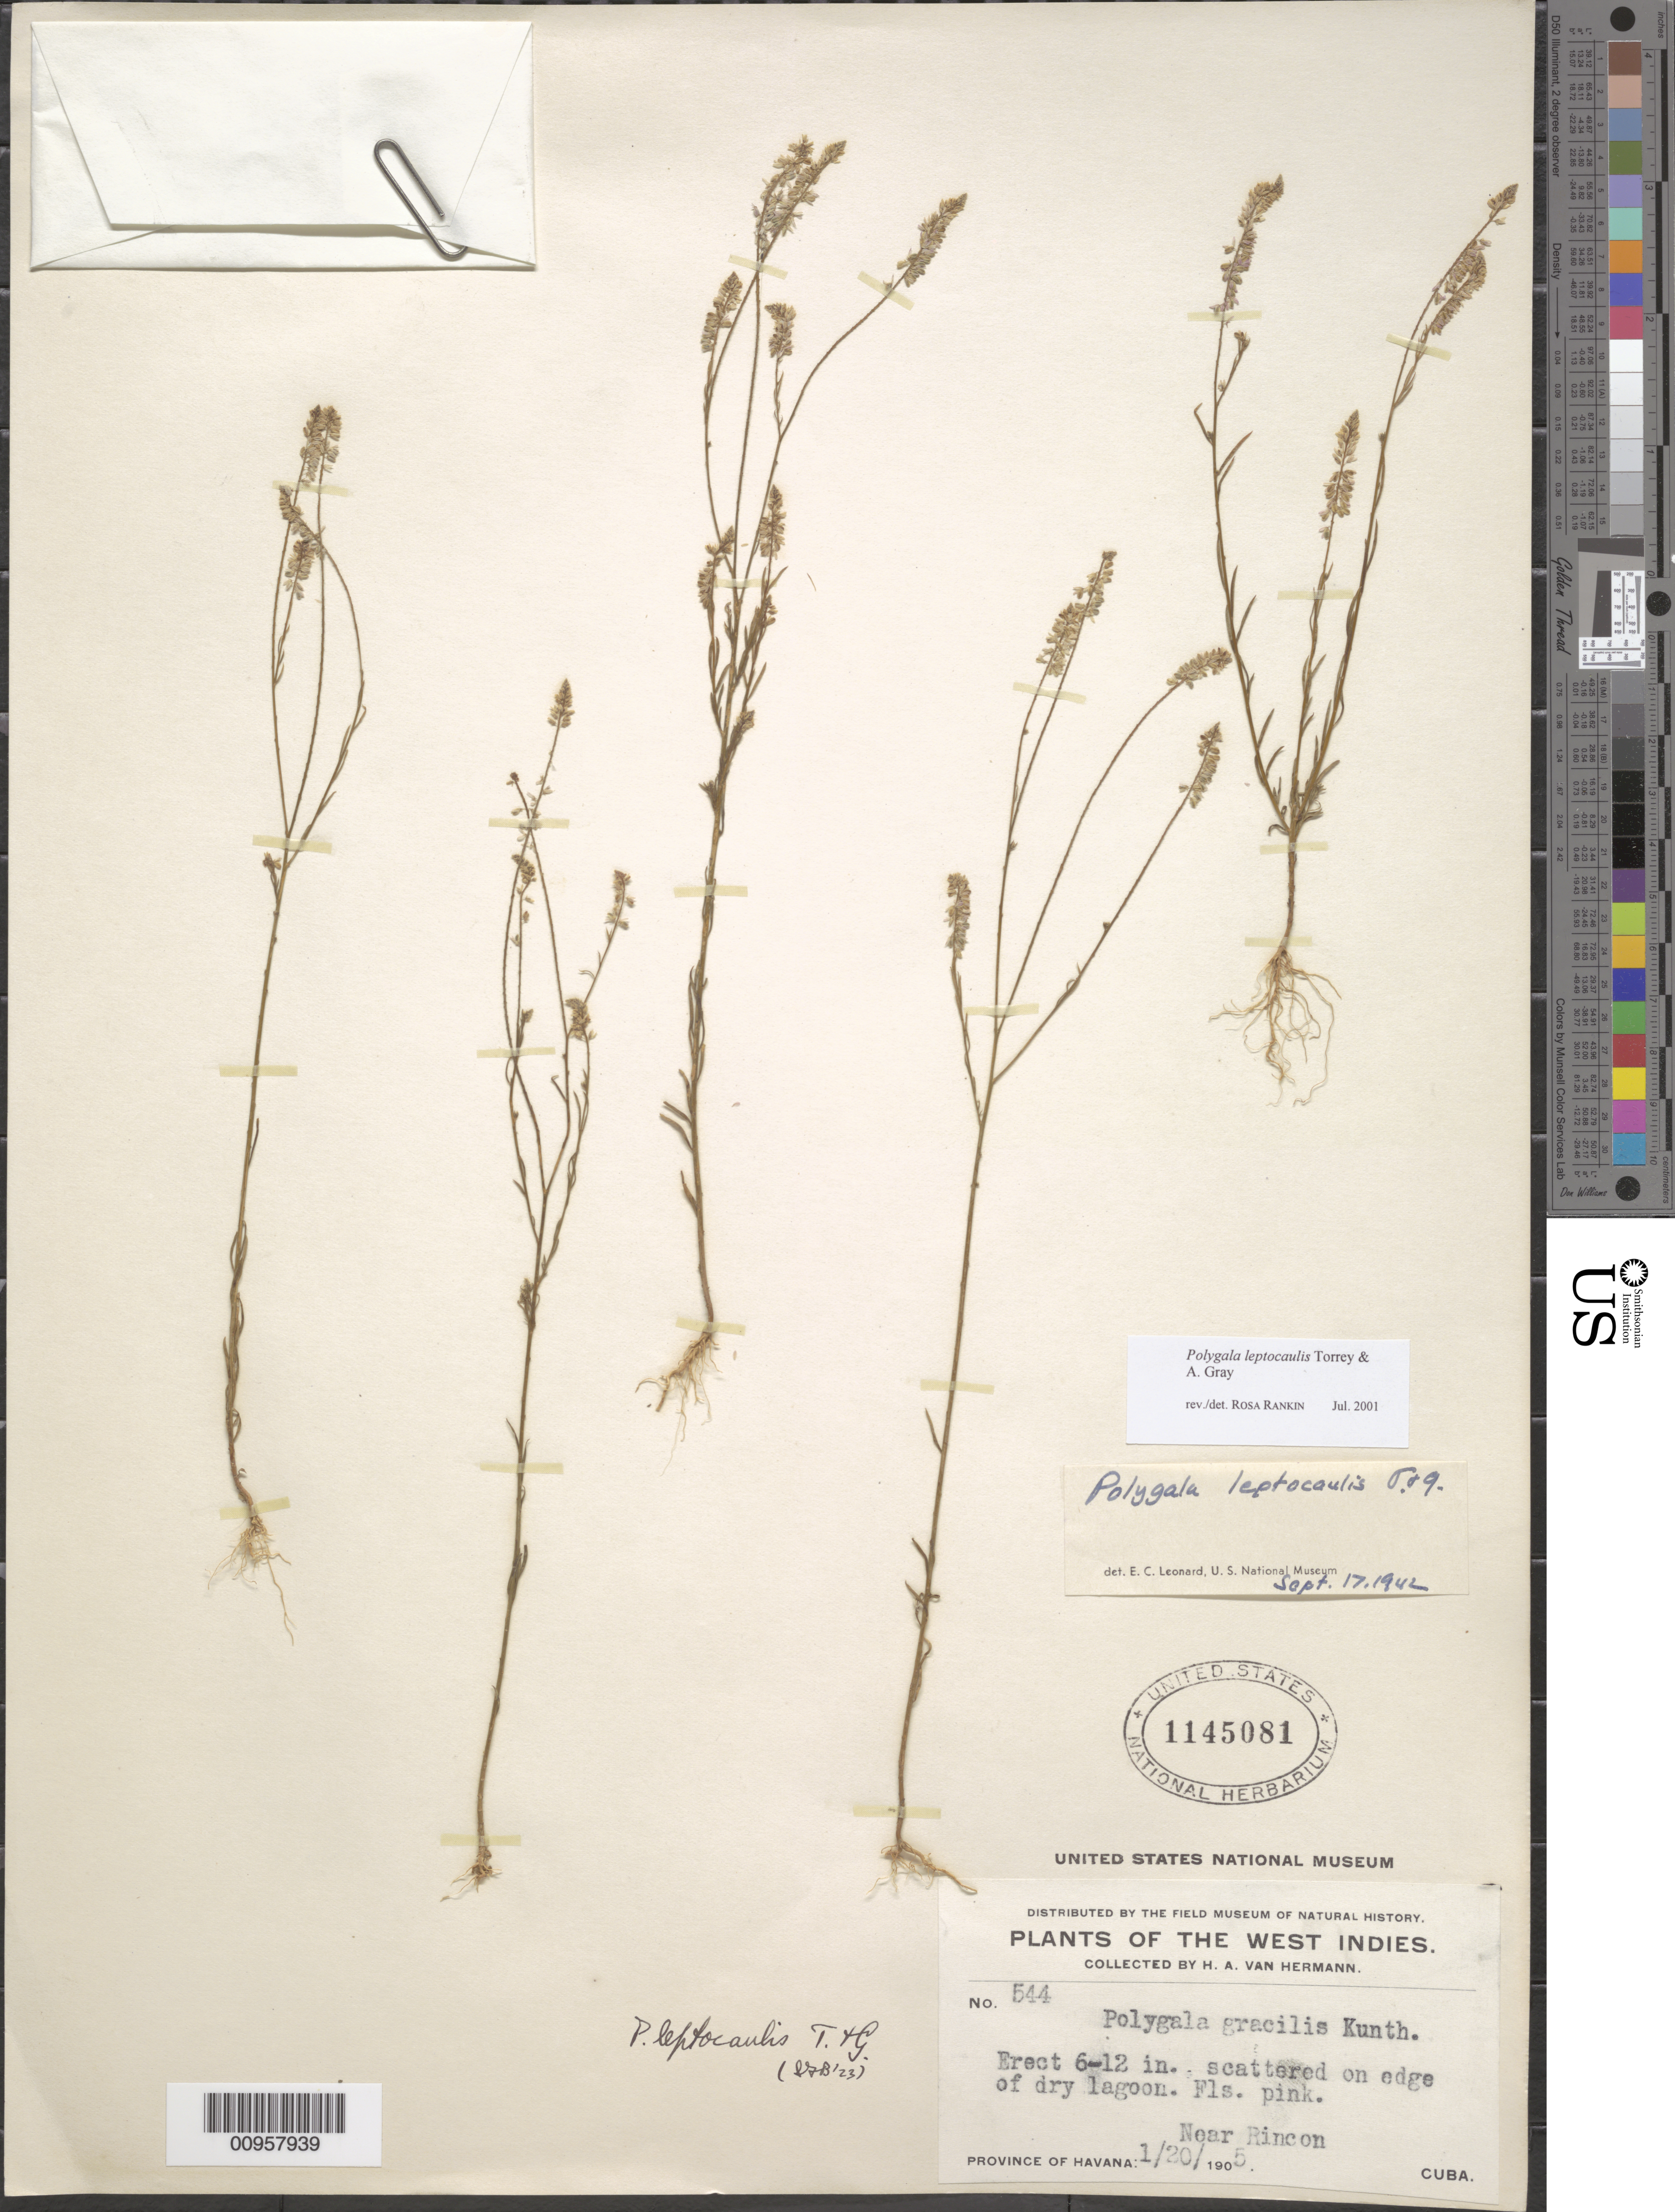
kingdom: Plantae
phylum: Tracheophyta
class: Magnoliopsida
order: Fabales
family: Polygalaceae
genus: Polygala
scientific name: Polygala leptocaulis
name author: Torr. & A. Gray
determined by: Rankin Rodriguez, Rosa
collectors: H. A. Van Hermann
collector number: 544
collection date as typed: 20 Jan 1905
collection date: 1905-01-20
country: Cuba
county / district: Dry forest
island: Cuba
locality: Near Rincon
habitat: Scattered on edge of dry lagoon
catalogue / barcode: US 1145081